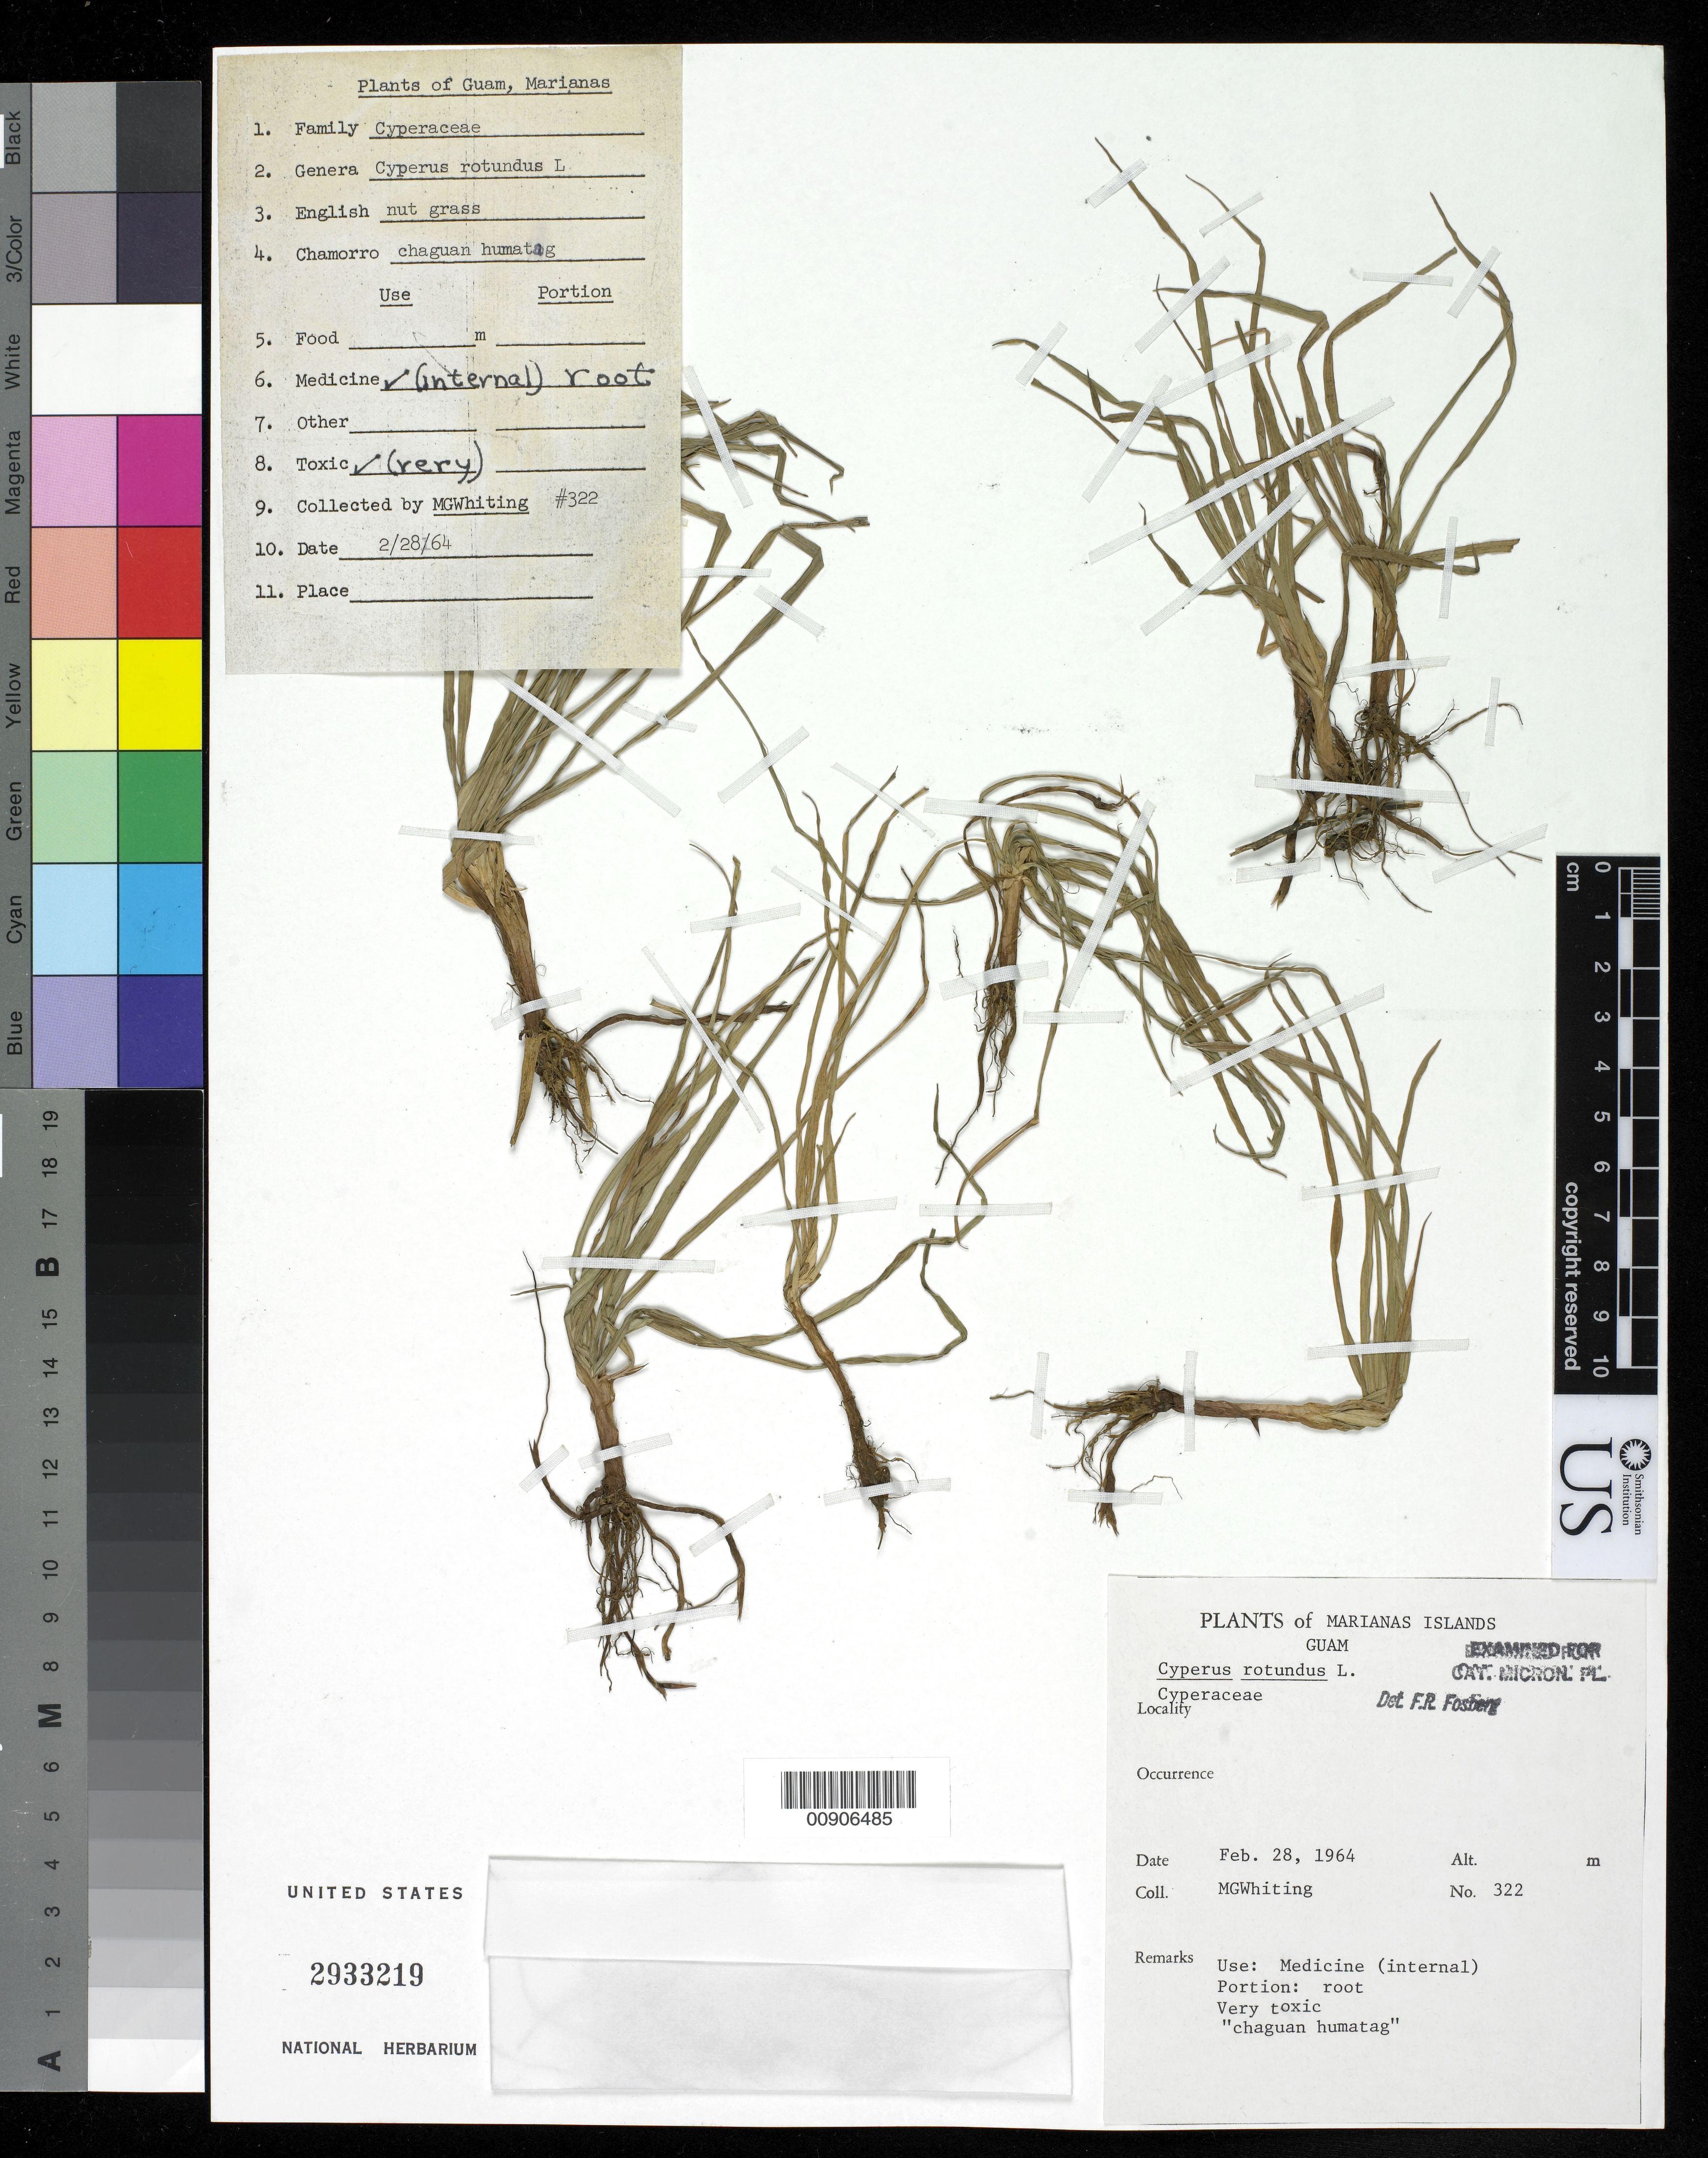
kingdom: Plantae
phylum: Tracheophyta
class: Liliopsida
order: Poales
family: Cyperaceae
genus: Cyperus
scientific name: Cyperus rotundus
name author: L.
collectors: M. Whiting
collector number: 322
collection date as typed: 28 Feb 1964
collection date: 1964-02-28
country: Guam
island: Guam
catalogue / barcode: US 2933219